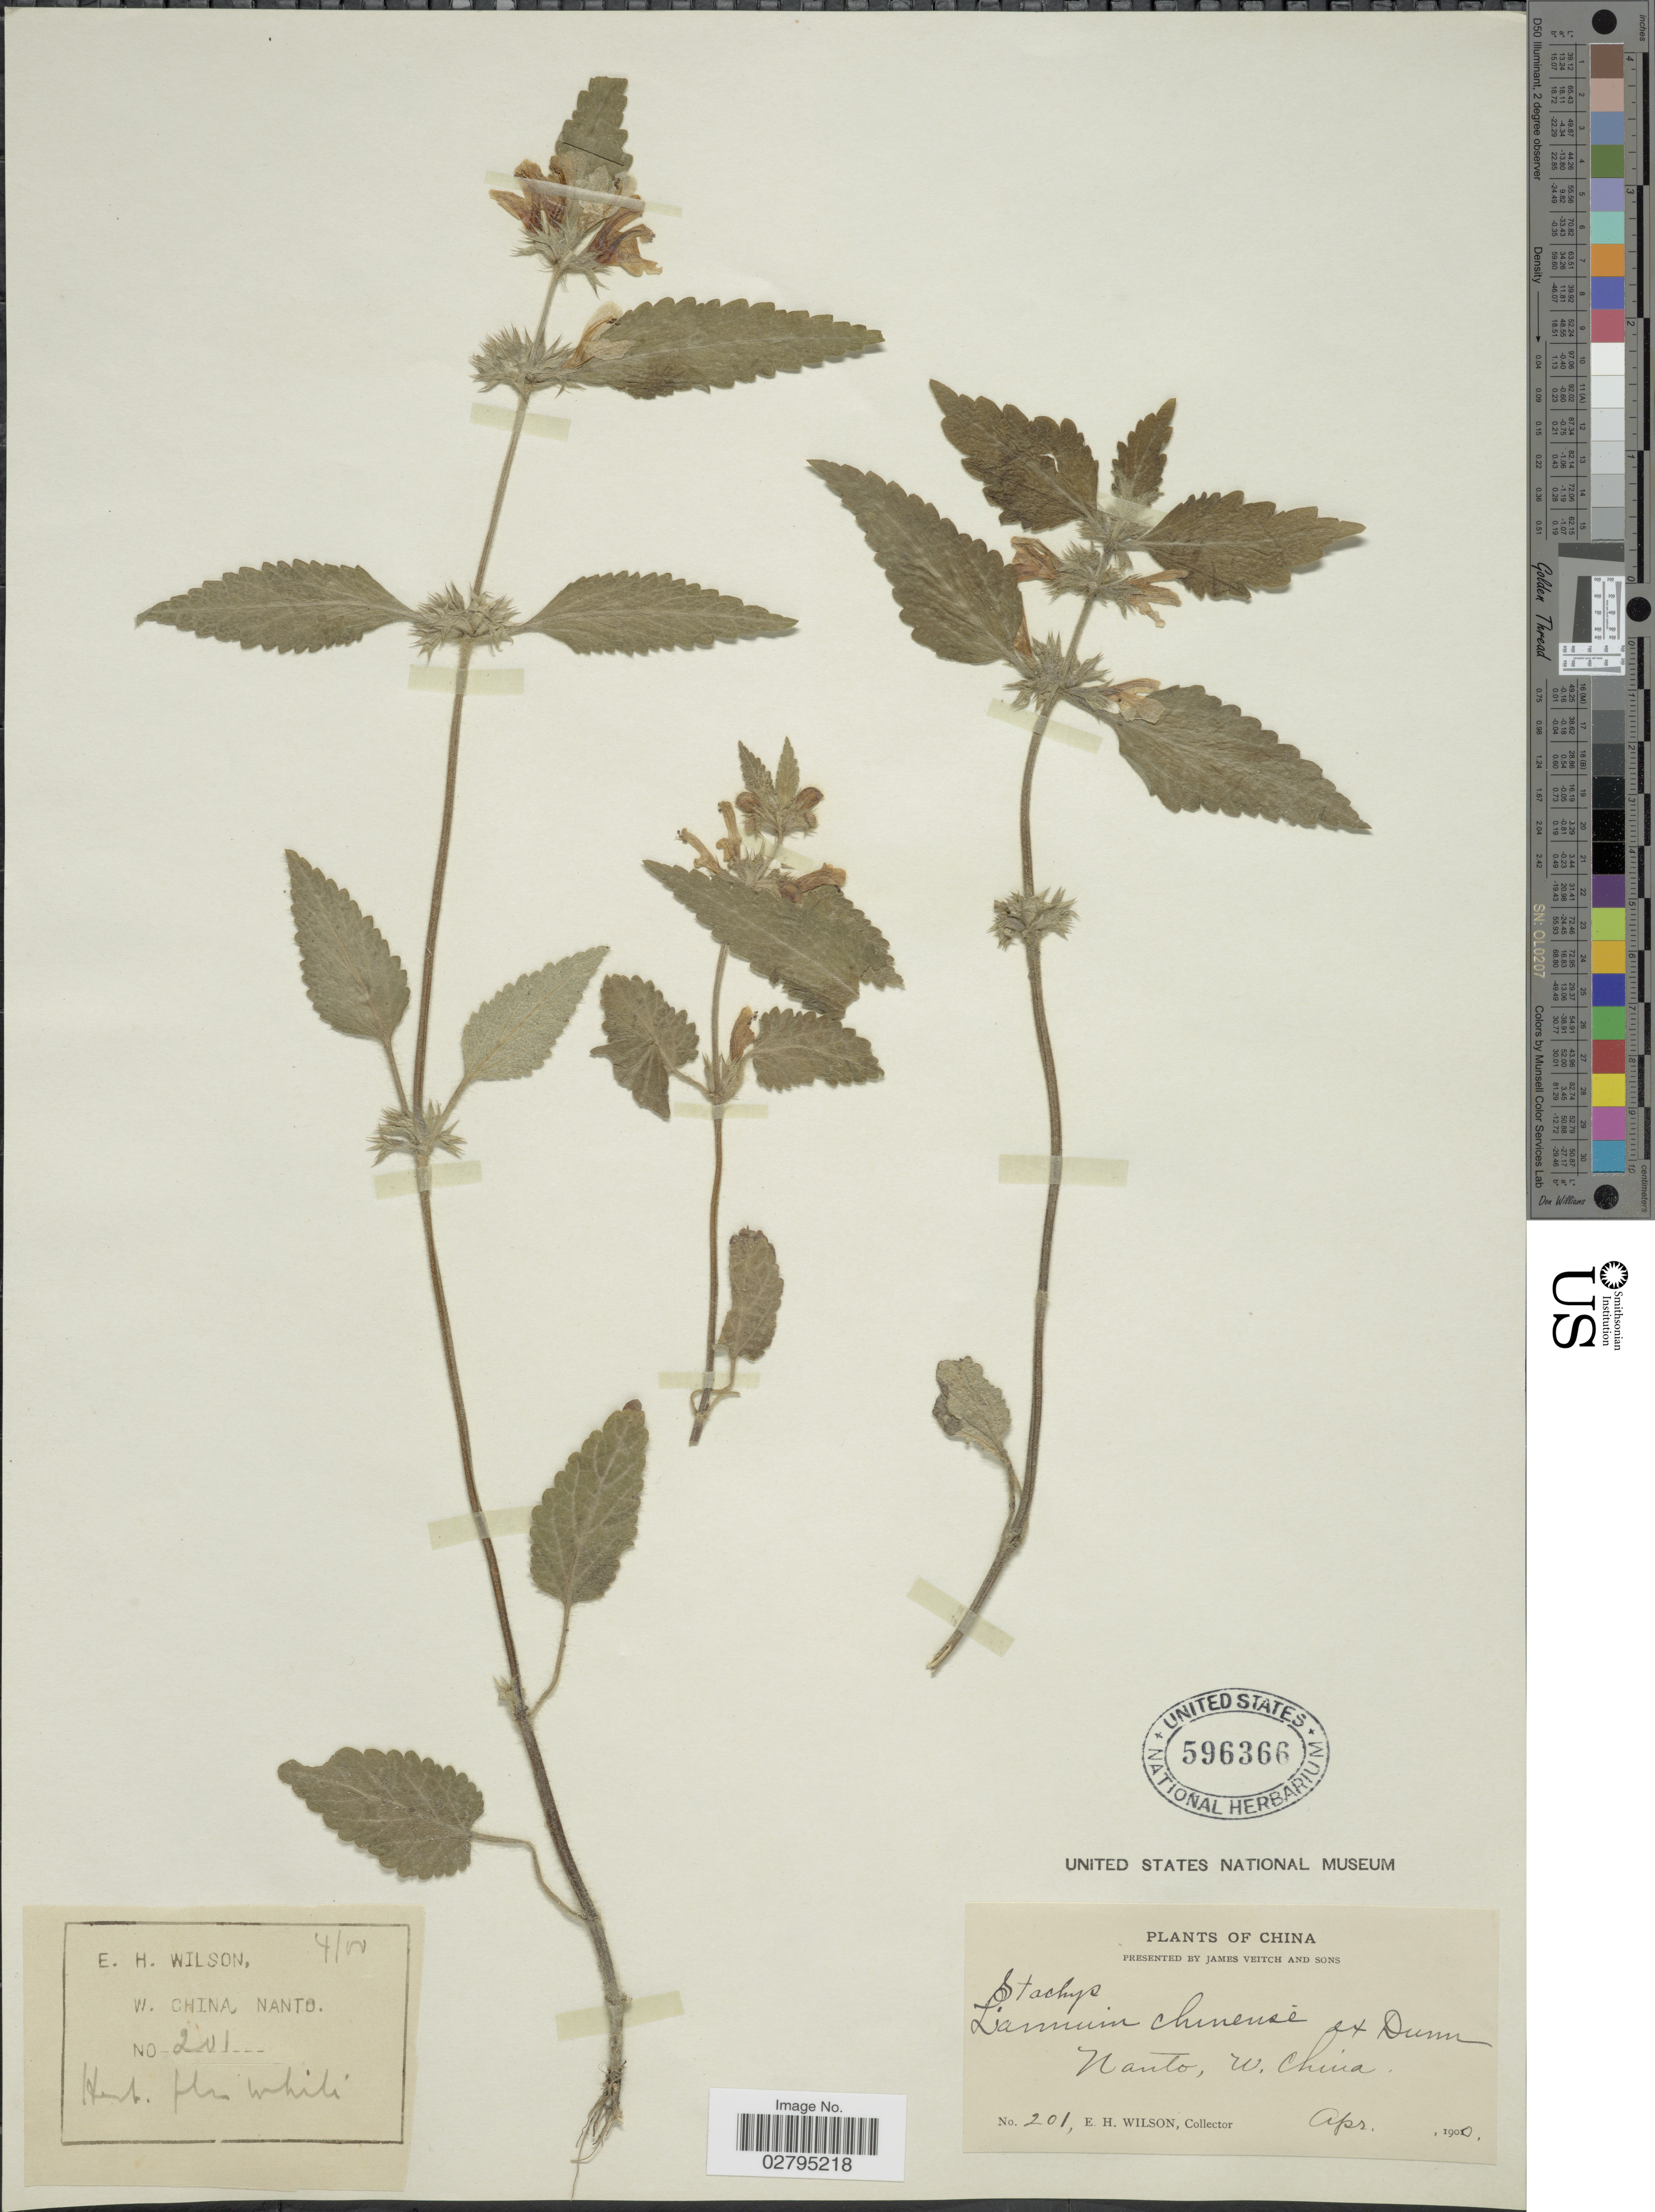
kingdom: Plantae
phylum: Tracheophyta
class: Magnoliopsida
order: Lamiales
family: Lamiaceae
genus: Matsumurella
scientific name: Matsumurella tuberifera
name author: (Makino) Makino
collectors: E. Wilson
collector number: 201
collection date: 1900-04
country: China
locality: Nanto, W. China.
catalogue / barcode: US 596366